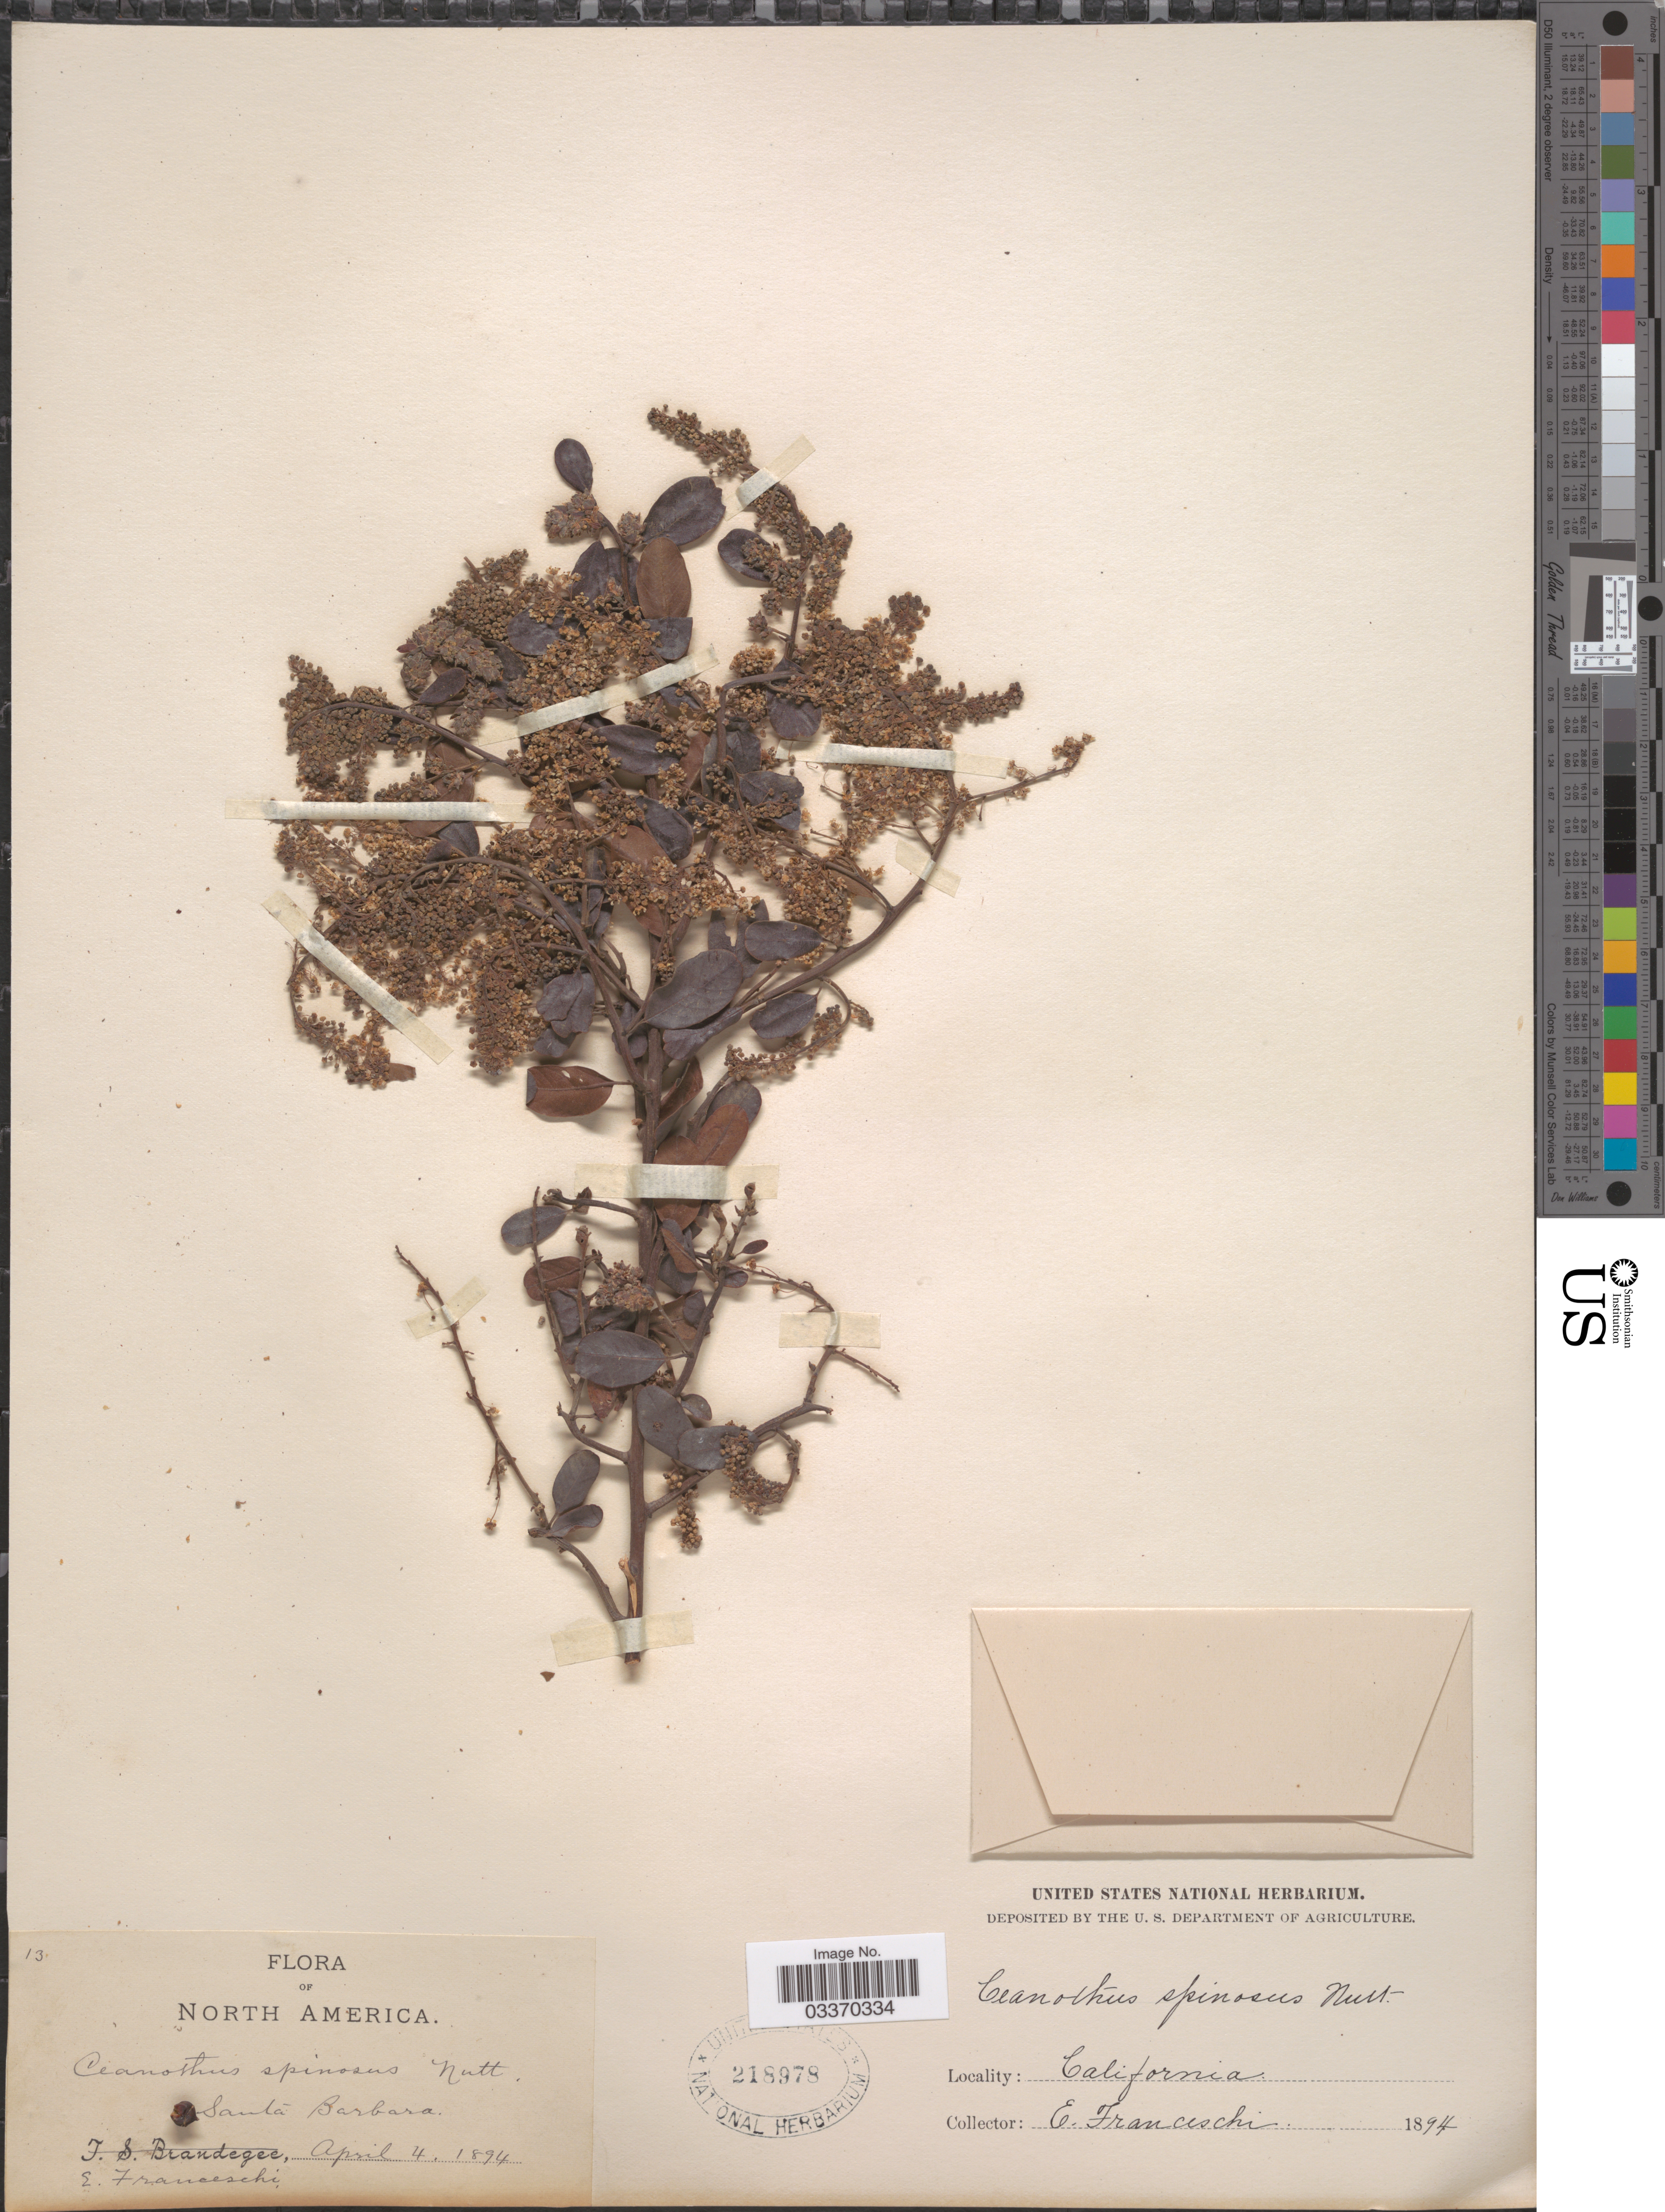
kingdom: Plantae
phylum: Tracheophyta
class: Magnoliopsida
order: Rosales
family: Rhamnaceae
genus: Ceanothus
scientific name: Ceanothus spinosus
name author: Nutt.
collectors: E. Franceschi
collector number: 13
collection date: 1894-04-04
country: United States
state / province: California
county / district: Santa Barbara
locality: Santa Barbara.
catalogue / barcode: US 218978